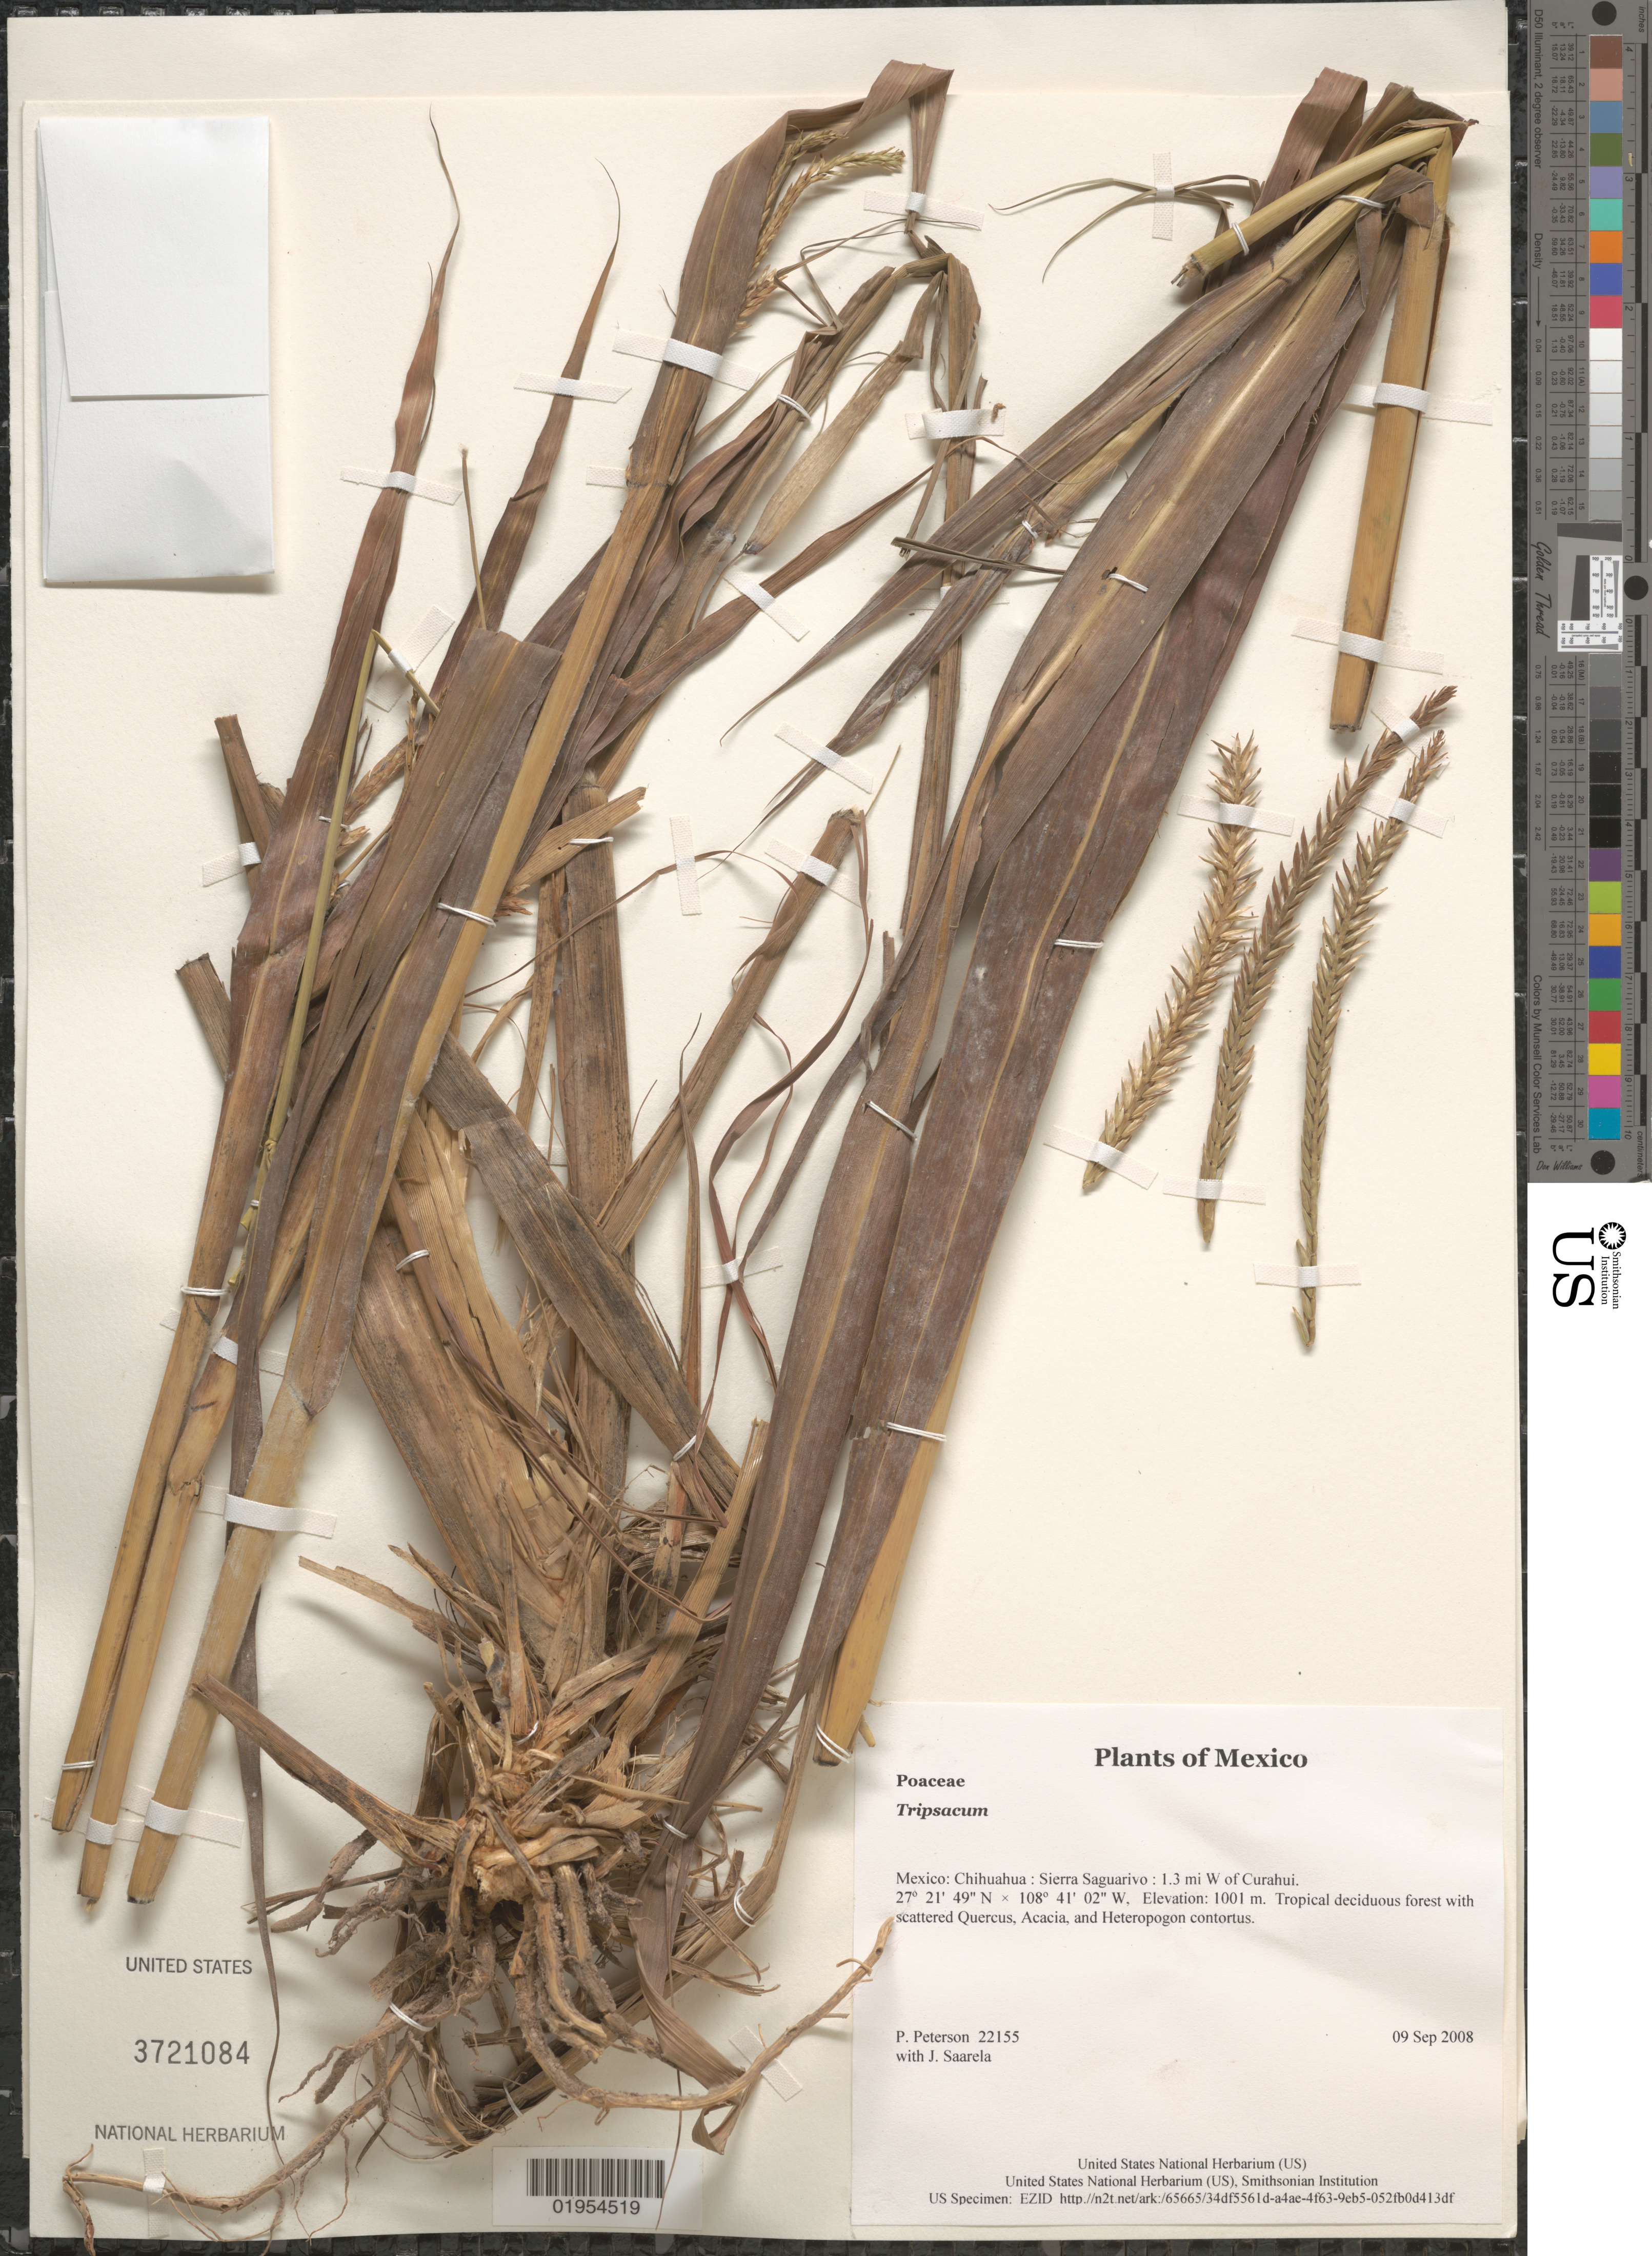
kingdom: Plantae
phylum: Tracheophyta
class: Liliopsida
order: Poales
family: Poaceae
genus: Tripsacum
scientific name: Tripsacum sp.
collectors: P. M. Peterson & J. Saarela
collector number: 22155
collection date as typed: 09 Sep 2008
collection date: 2008-09-09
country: Mexico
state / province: Chihuahua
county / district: Sierra Saguarivo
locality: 1.3 mi W of Curahui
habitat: Tropical deciduous forest with scattered Quercus, Acacia, and Heteropogon contortus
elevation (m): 1001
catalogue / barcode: US 3721084